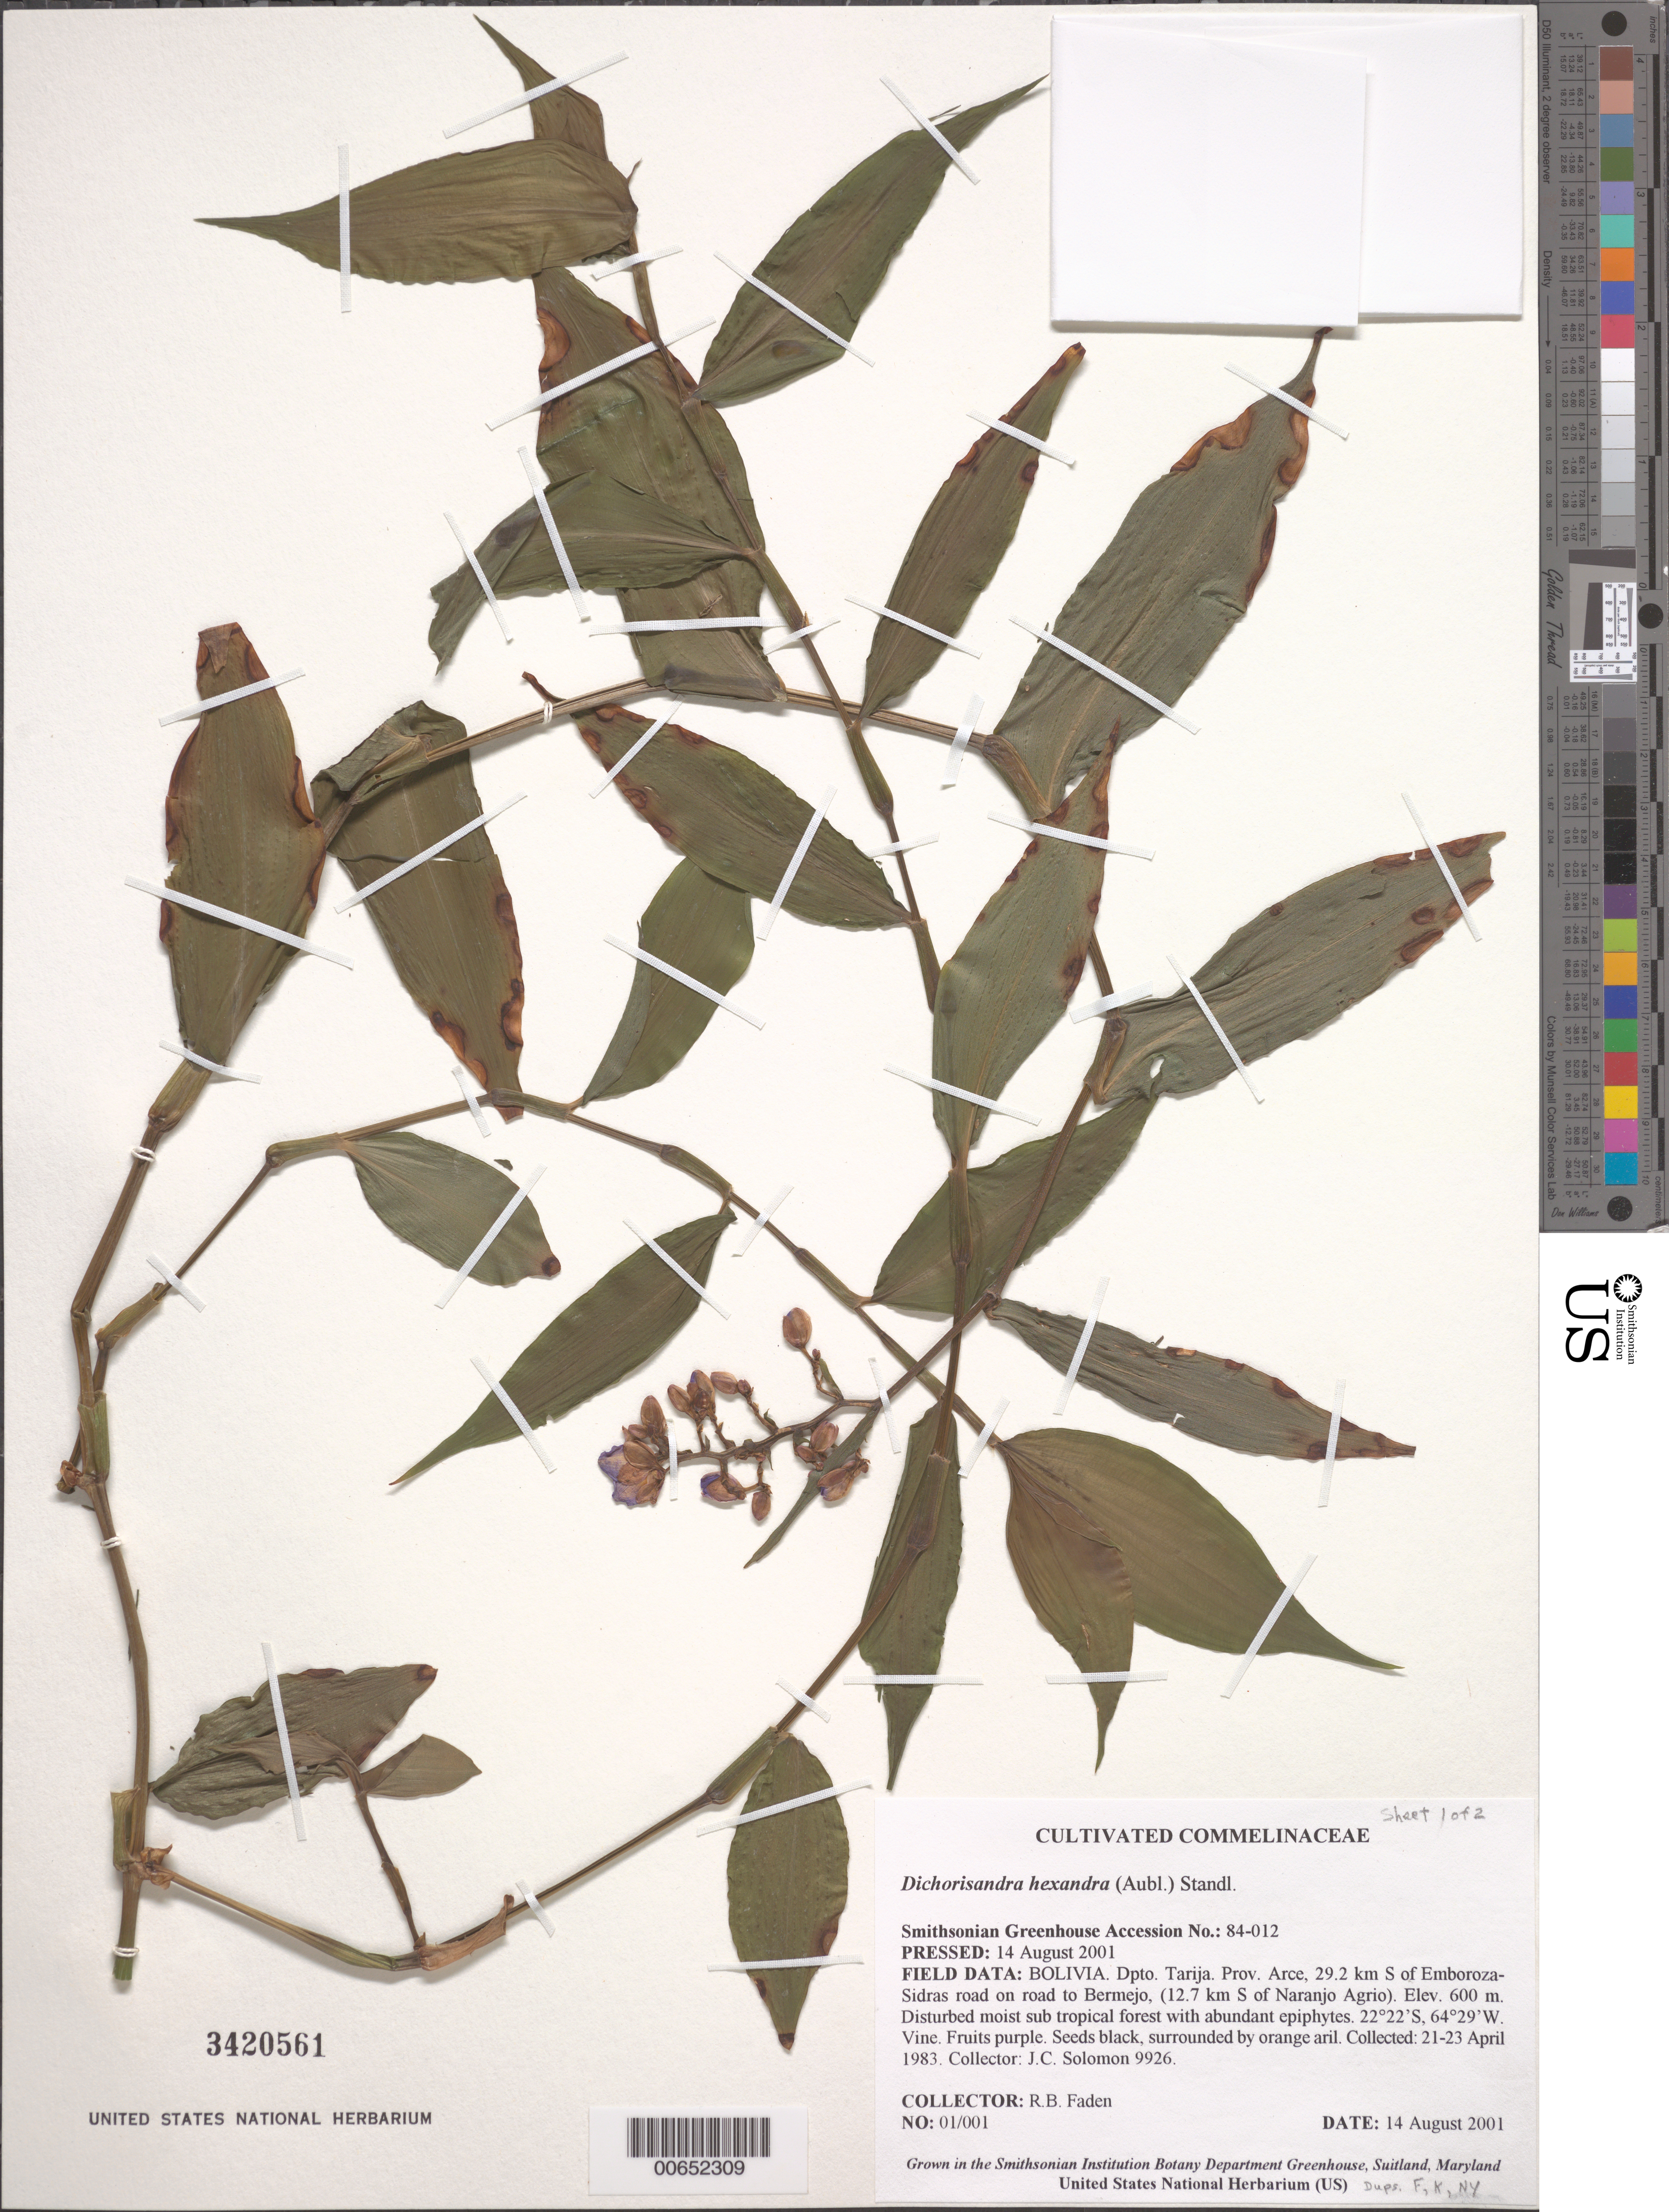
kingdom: Plantae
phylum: Tracheophyta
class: Liliopsida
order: Commelinales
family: Commelinaceae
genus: Dichorisandra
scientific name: Dichorisandra hexandra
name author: (Aubl.) Standl.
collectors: R. B. Faden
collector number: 01/001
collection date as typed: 14 Aug 2001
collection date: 2001-08-14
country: Bolivia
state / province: Tarija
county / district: Arce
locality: S of Emboroza-Sidras Road on road to Bermejo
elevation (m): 600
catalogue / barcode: US 3420561